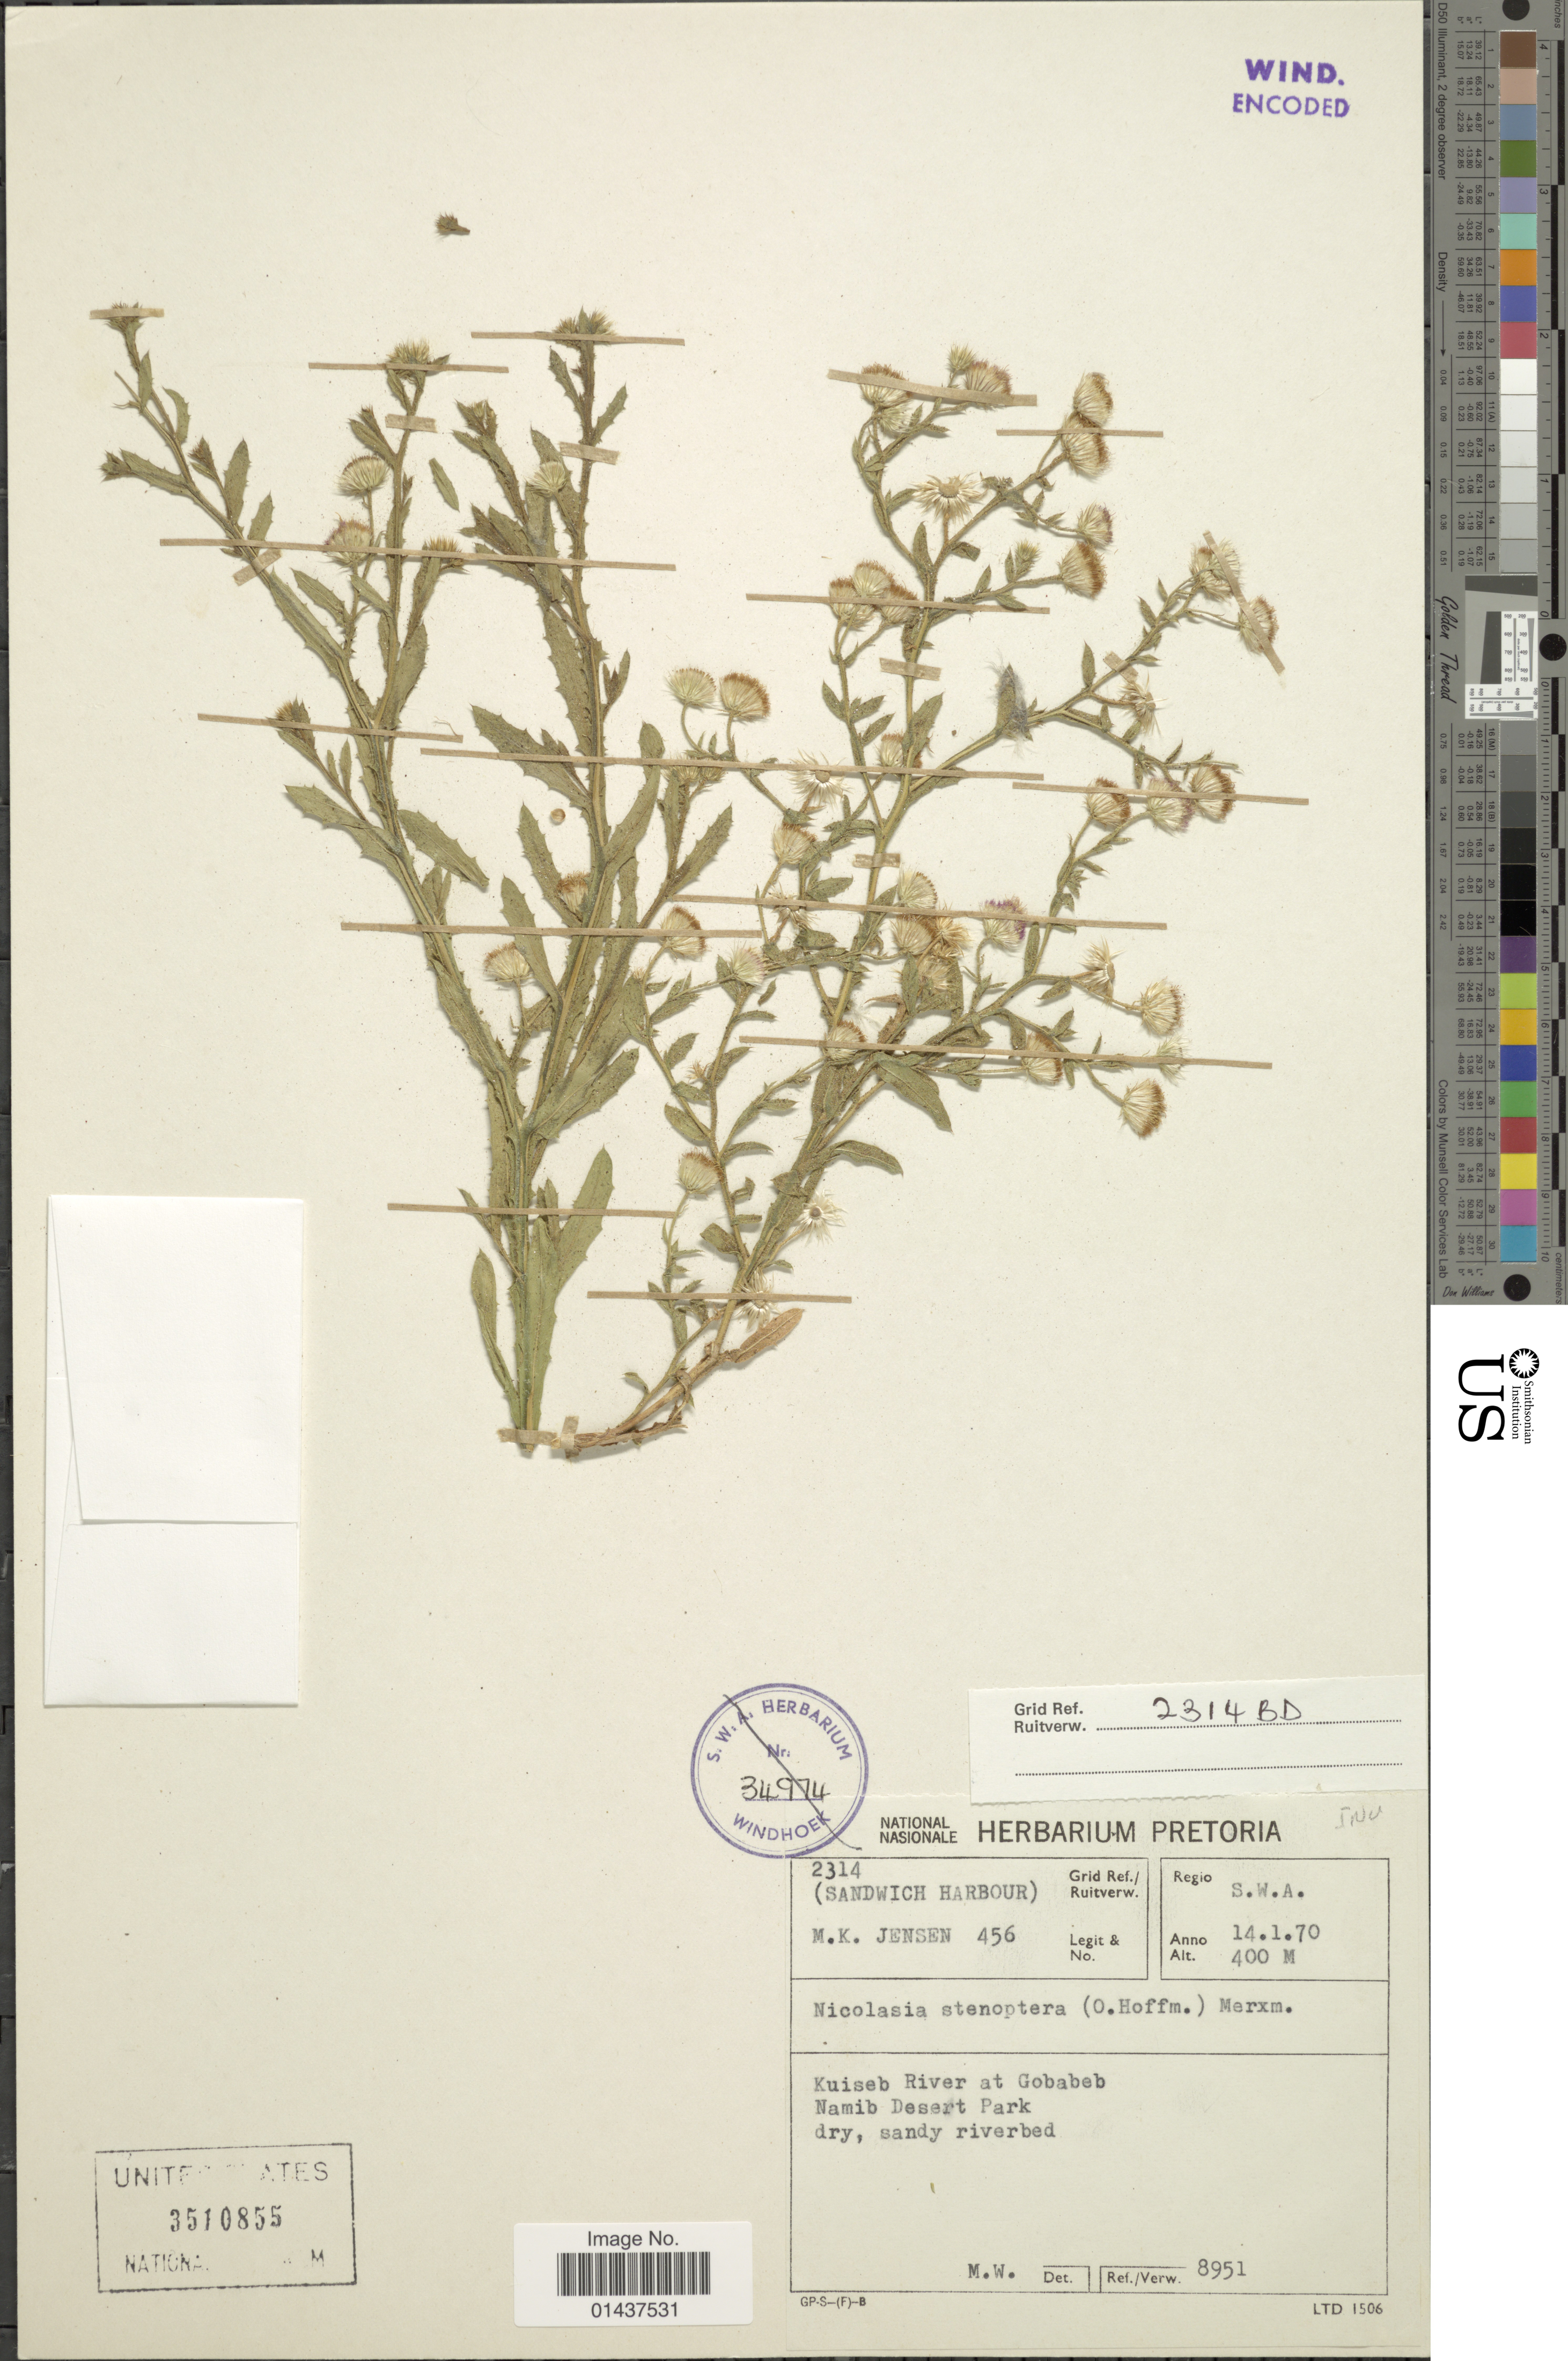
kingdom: Plantae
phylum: Tracheophyta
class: Magnoliopsida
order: Asterales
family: Asteraceae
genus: Nicolasia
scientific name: Nicolasia stenoptera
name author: (O. Hoffm.) O. Hoffm.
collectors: M. Jensen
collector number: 456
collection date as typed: Transcribed d/m/y: 14/1/70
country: Namibia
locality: Regio S.W.A. Kuiseb River at Gobabeb Namib Desert Park dry, sandy riverbed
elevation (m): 400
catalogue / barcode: US 3510855